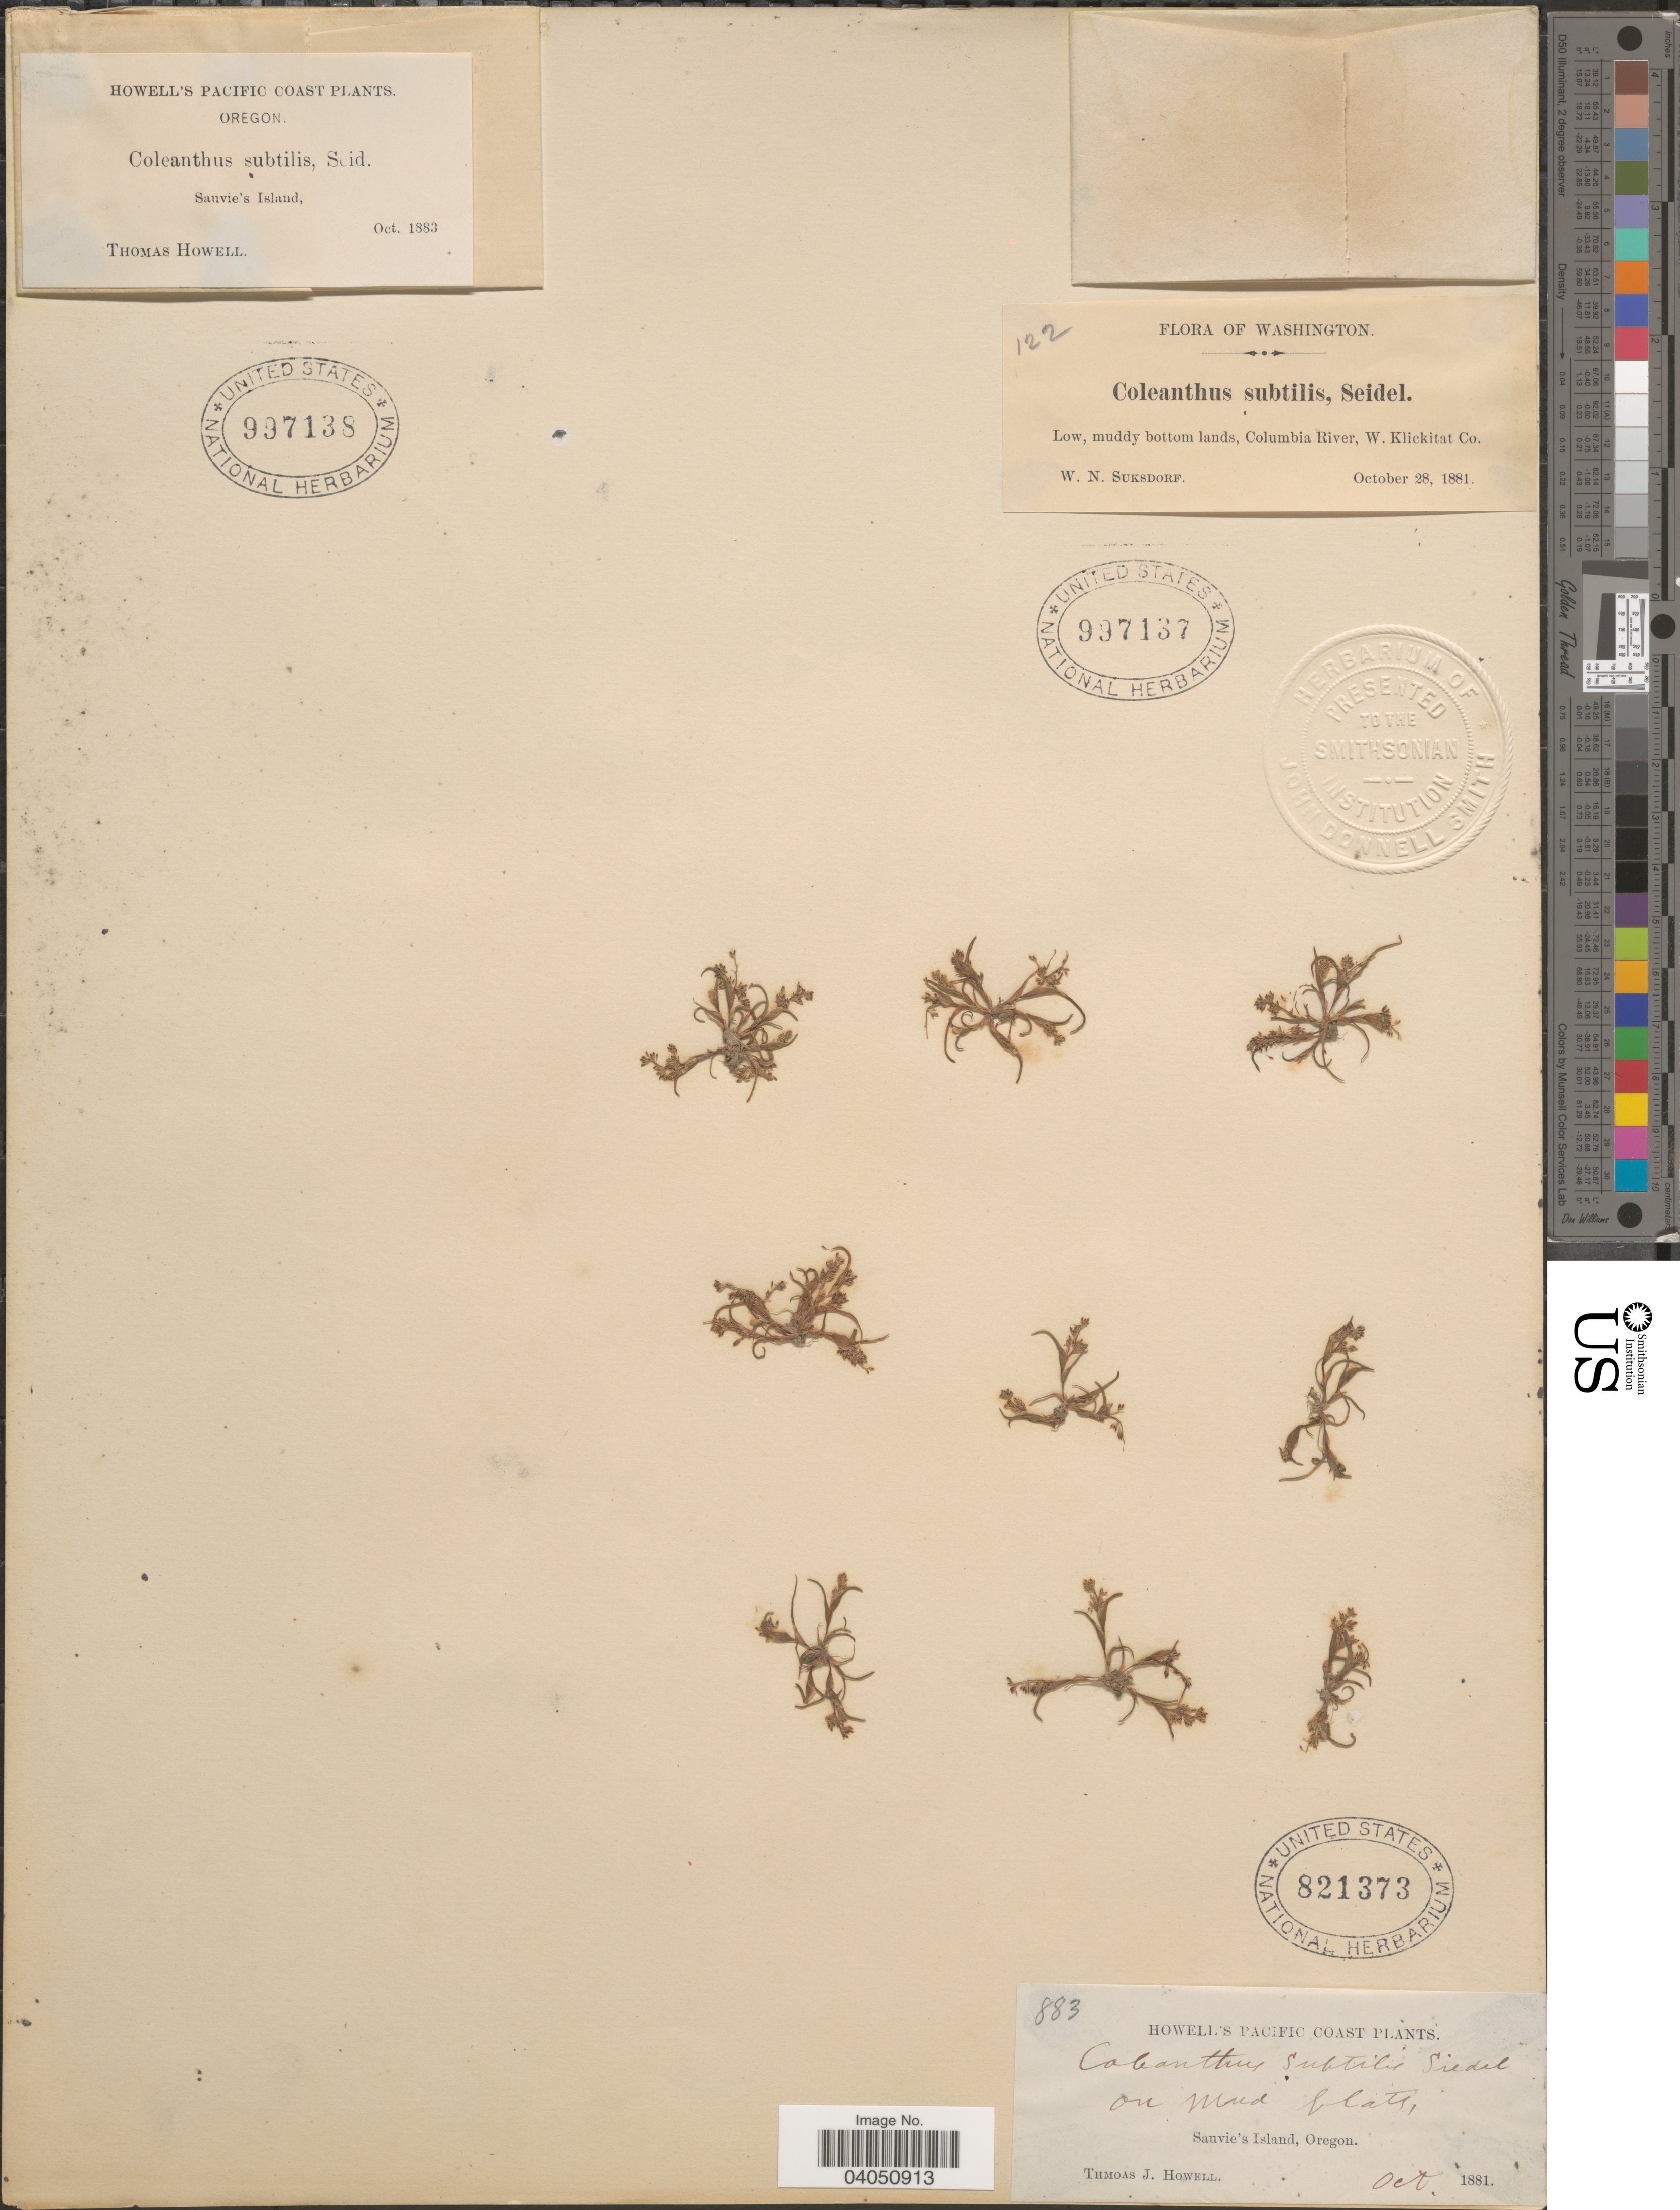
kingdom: Plantae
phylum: Tracheophyta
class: Liliopsida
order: Poales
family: Poaceae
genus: Coleanthus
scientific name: Coleanthus subtilis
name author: (Tratt.) Seidl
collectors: T. Howell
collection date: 1883-10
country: United States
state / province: Oregon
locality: Pacific Coast. Sauvie's Island.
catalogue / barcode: US 997138